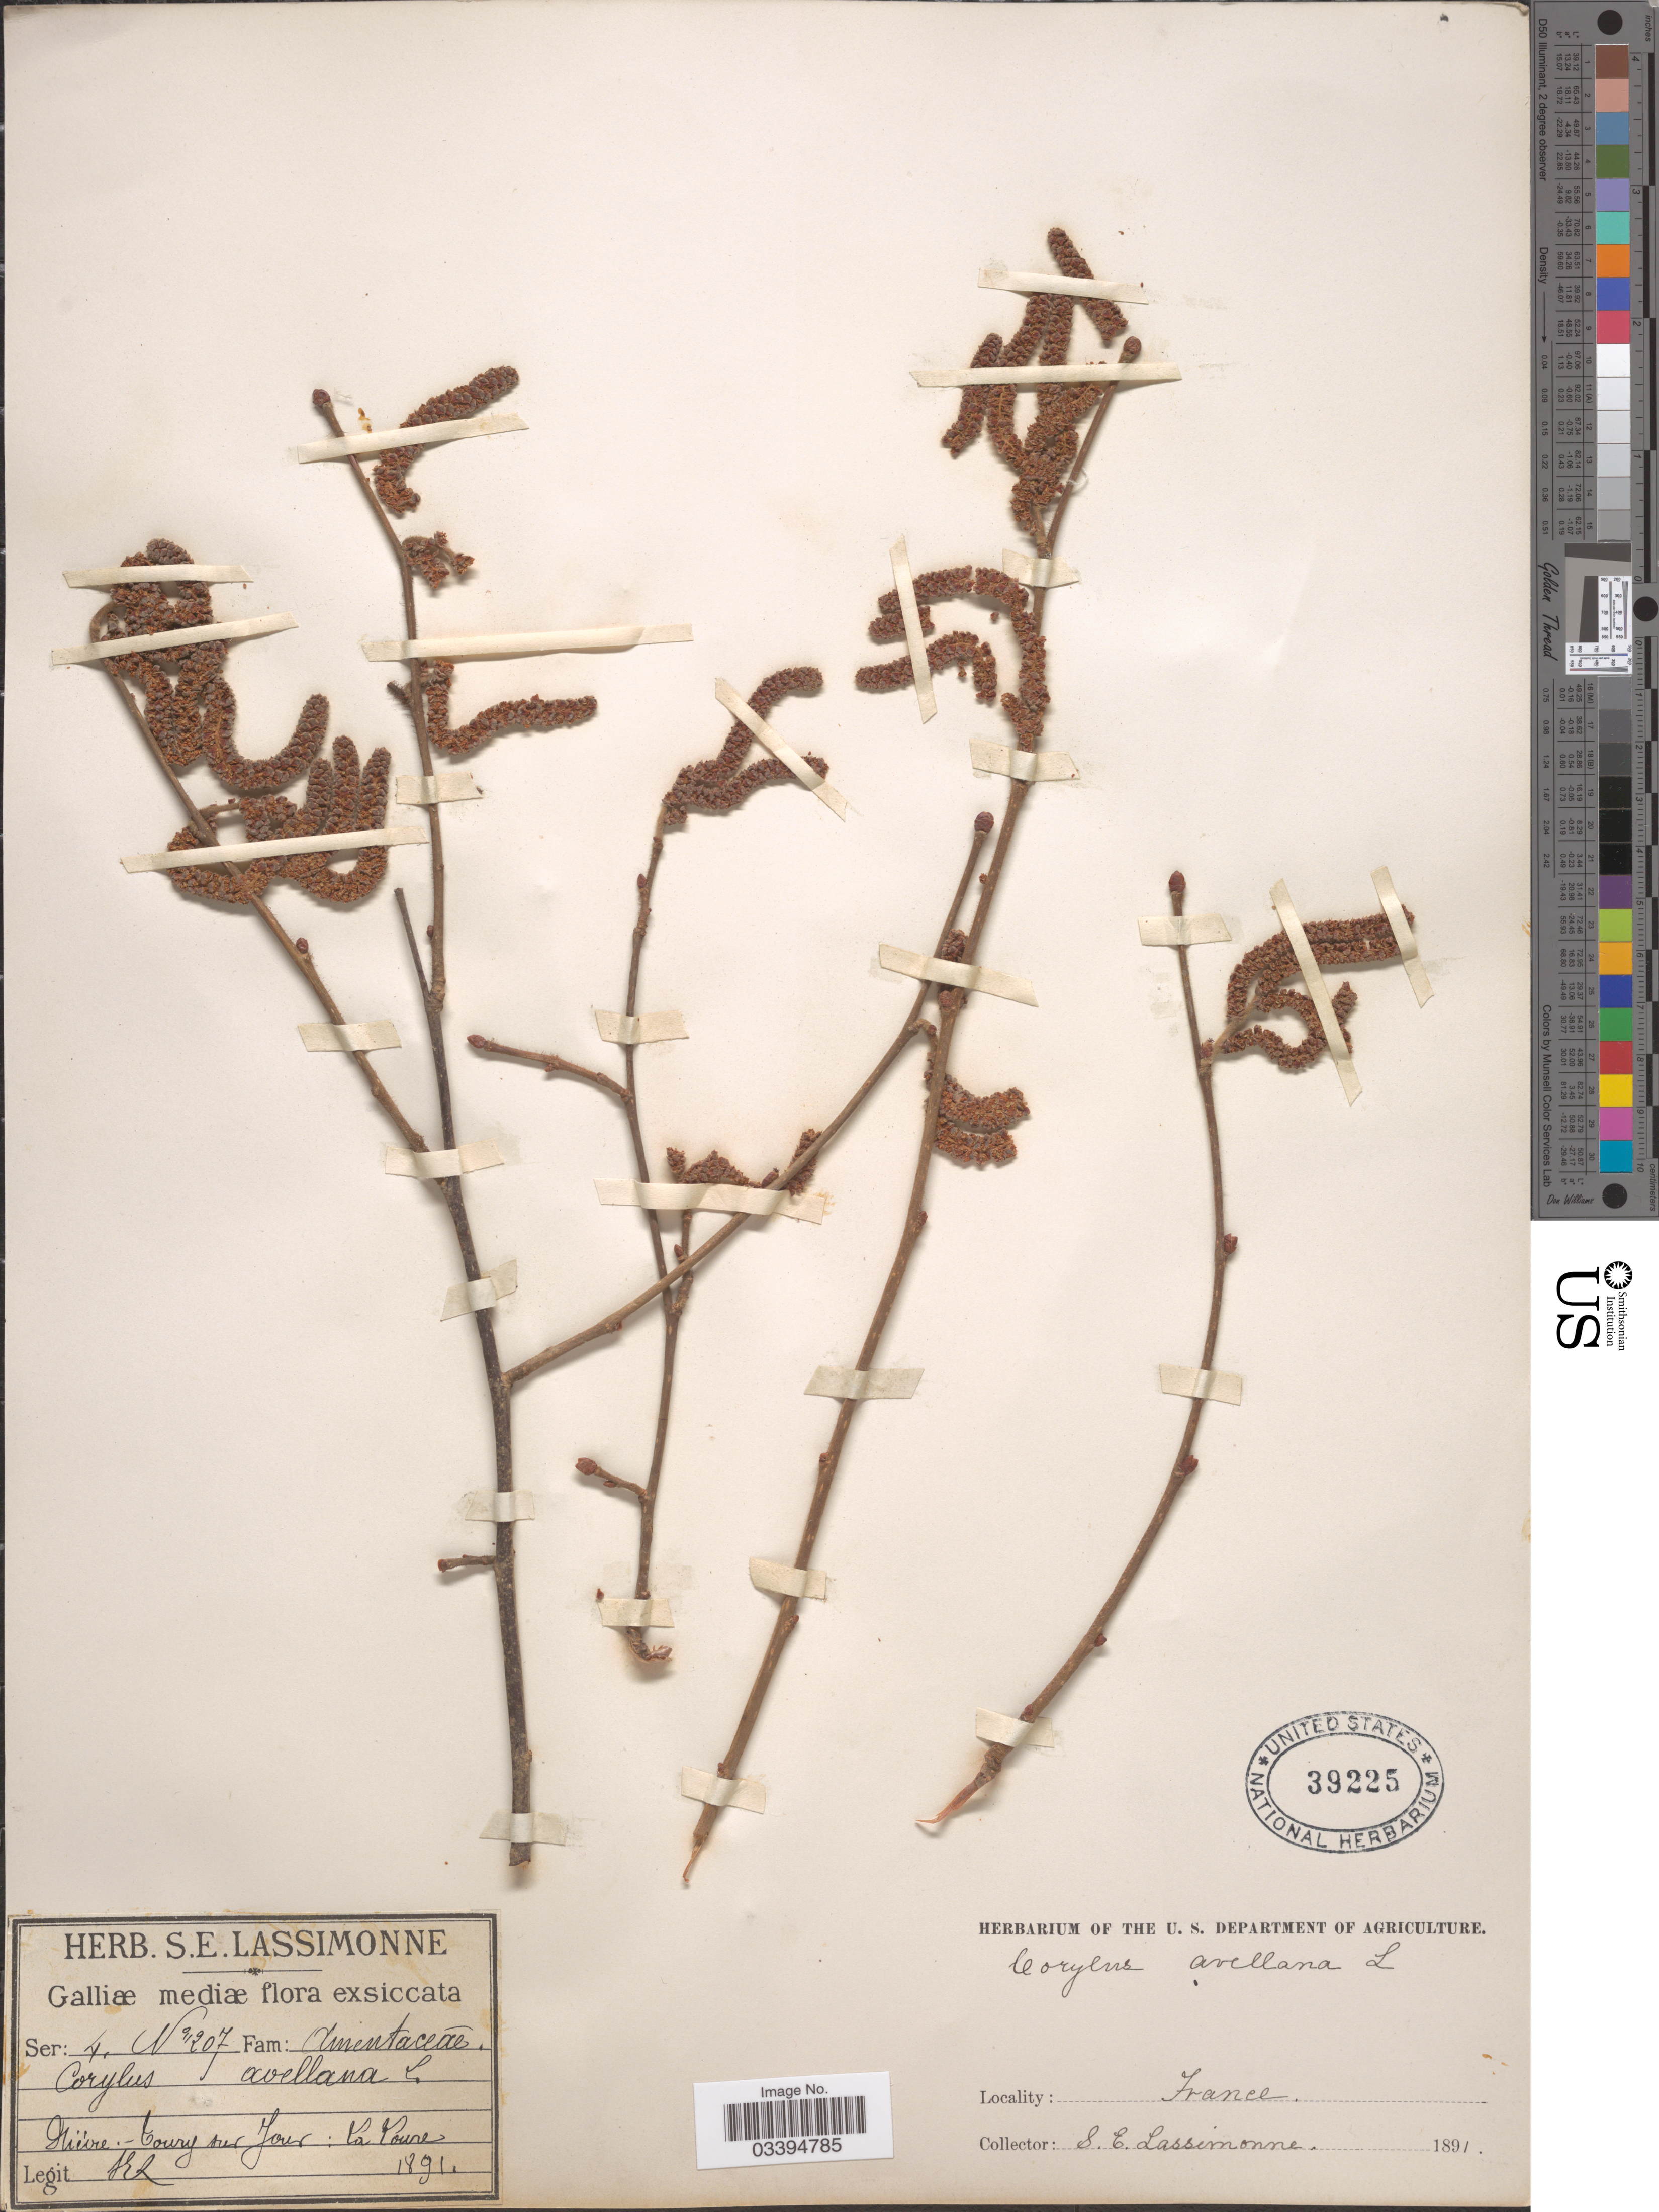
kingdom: Plantae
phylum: Tracheophyta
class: Magnoliopsida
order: Fagales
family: Betulaceae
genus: Corylus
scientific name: Corylus avellana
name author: L.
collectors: S. Lassimonne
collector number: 207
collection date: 1891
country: France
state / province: Bourgogne-Franche-Comté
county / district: Nièvre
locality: Nievre - Coury sur Jour: La Loure.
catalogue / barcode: US 39225